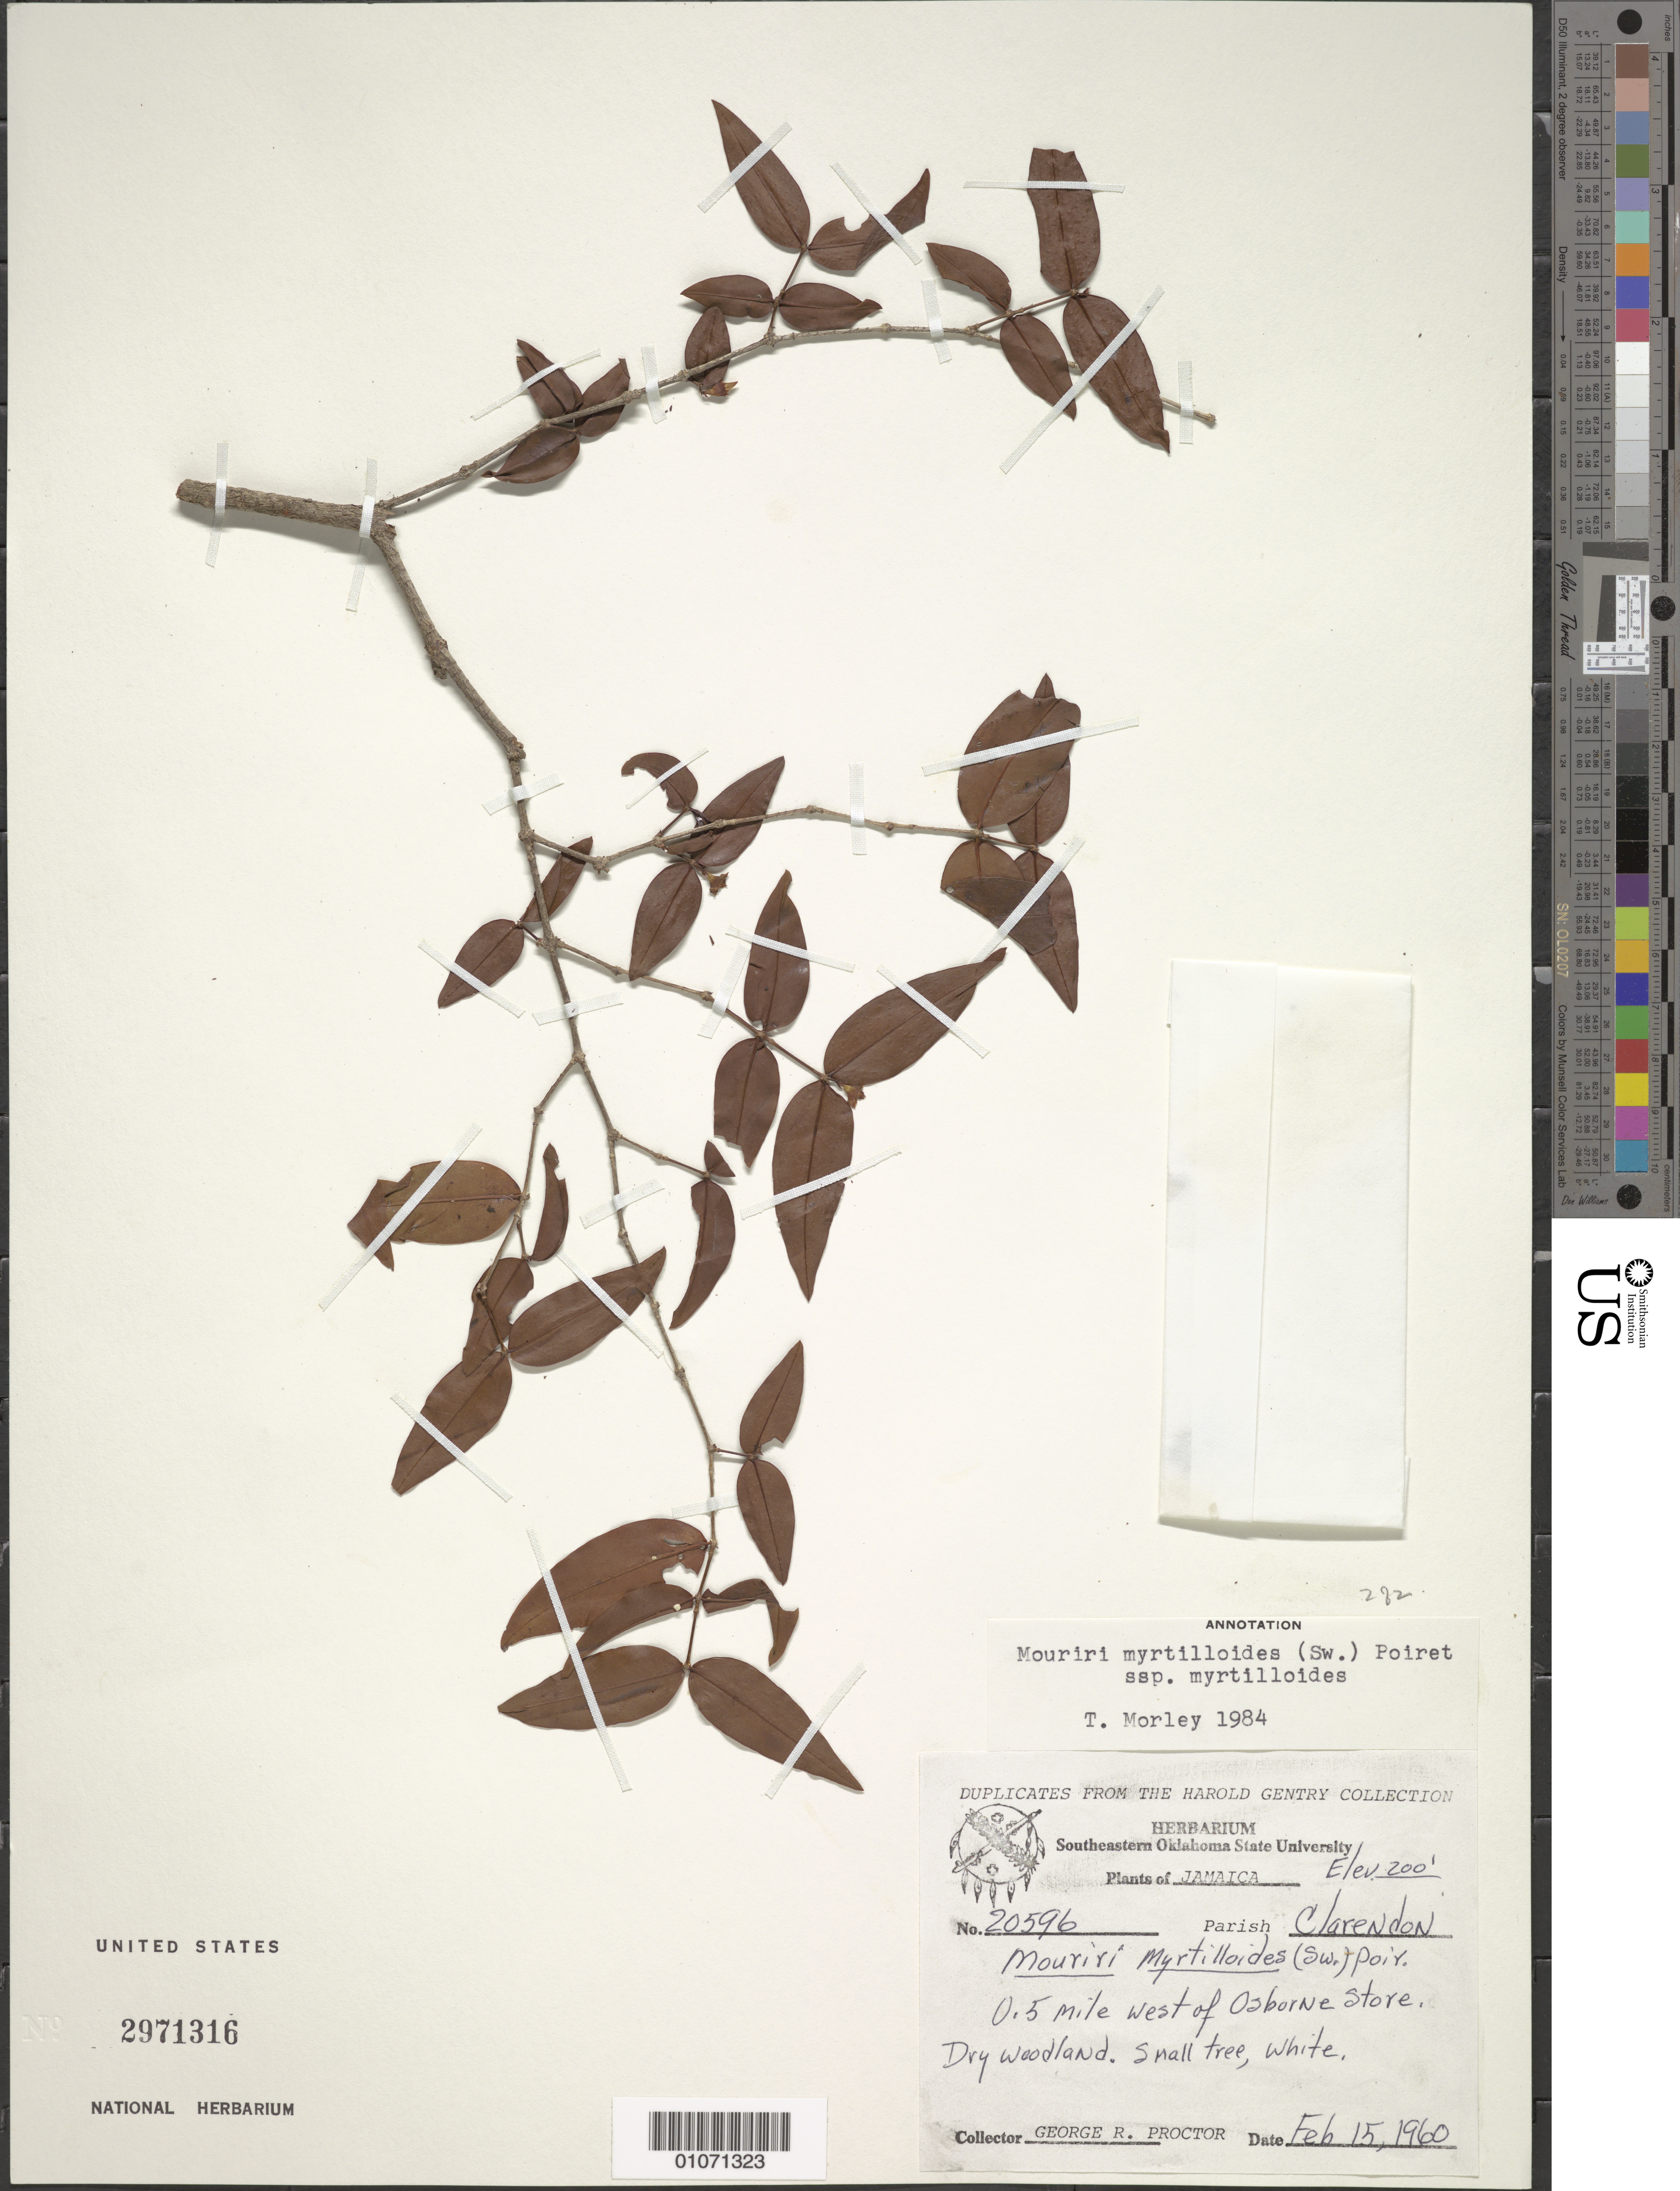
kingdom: Plantae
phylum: Tracheophyta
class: Magnoliopsida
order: Myrtales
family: Melastomataceae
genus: Mouriri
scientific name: Mouriri myrtilloides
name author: (Sw.) Poir.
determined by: Morley, T.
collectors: G. R. Proctor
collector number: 20596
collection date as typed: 15 Feb 1960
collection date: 1960-02-15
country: Jamaica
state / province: Clarendon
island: Jamaica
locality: Osborne Store, 0.5 mile W of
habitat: Dry woodland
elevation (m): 61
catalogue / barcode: US 2971316